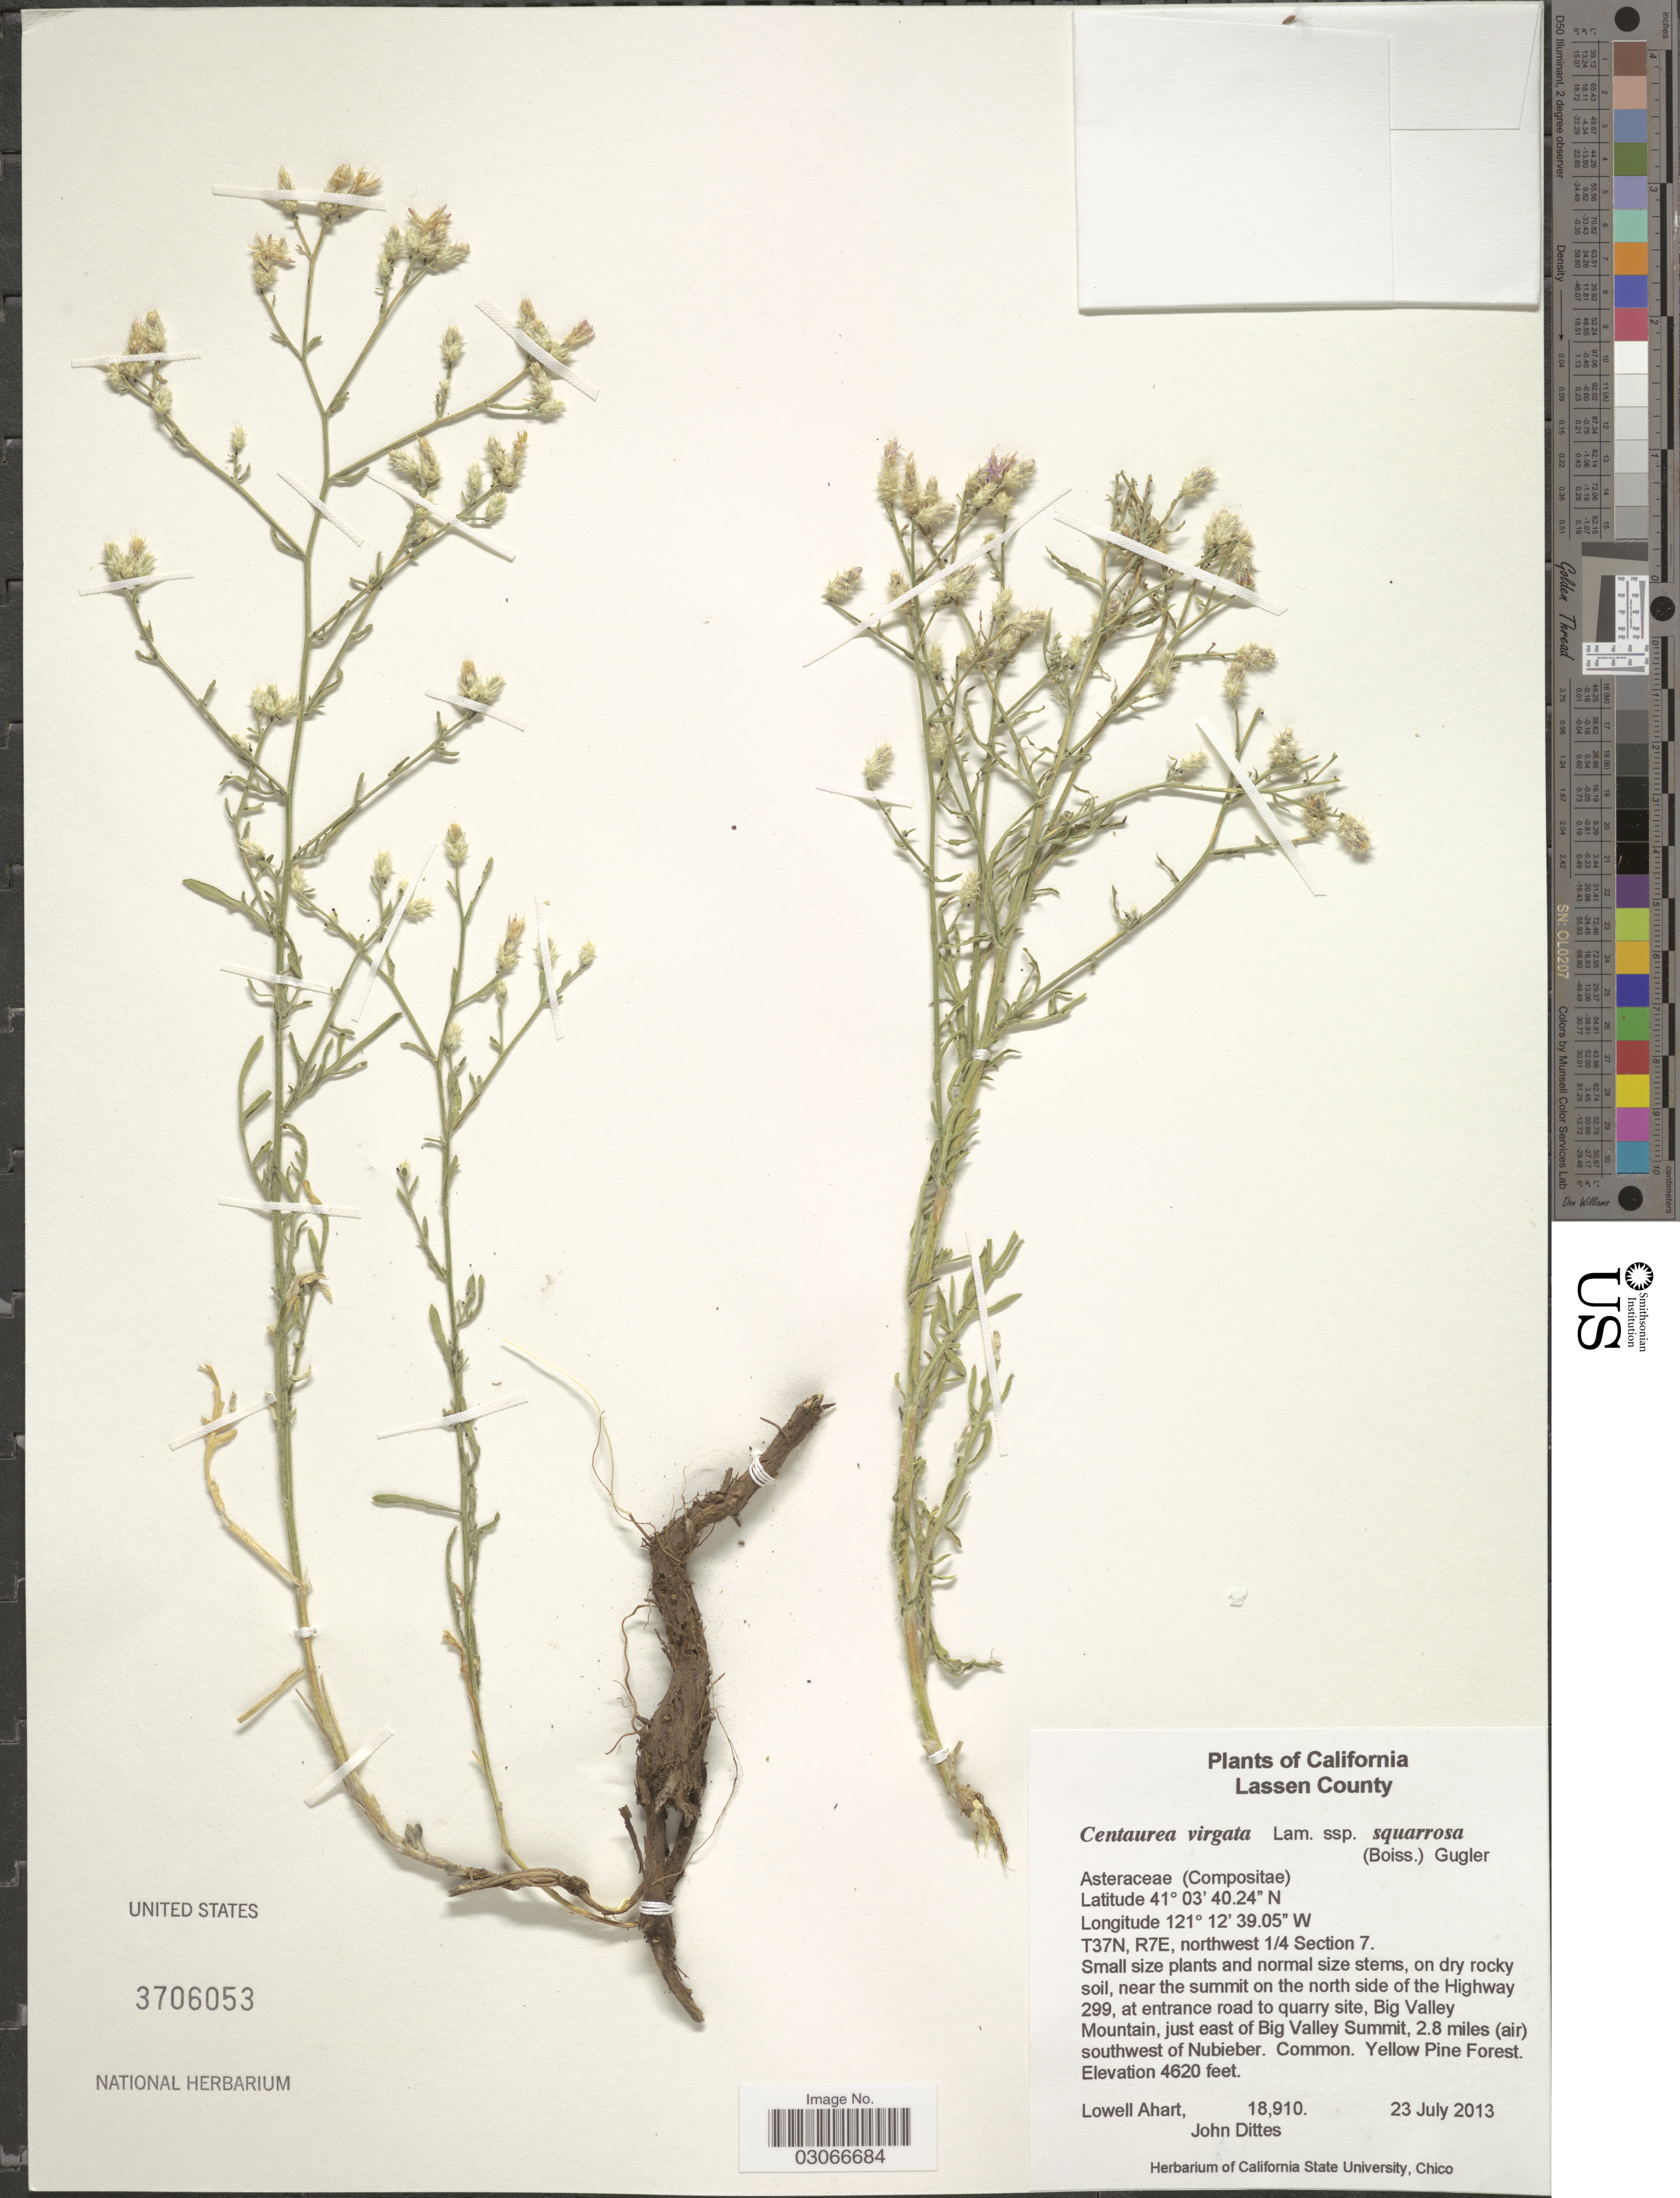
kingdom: Plantae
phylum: Tracheophyta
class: Magnoliopsida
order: Asterales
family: Asteraceae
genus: Centaurea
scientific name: Centaurea virgata subsp. squarrosa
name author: (Boiss.) Gugler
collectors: L. Ahart & J. Dittes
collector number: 18910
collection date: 2013-07-23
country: United States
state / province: California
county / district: Lassen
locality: Lassen County. T37N, R7E, northwest 1/4 Section 7. Near the summit on the north side of the Highway 299, at entrance road to quarry site, Big Valley Mountain, just east of Big Valley Summit, 2.8 miles (air) southwest of Nubieber.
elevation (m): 1408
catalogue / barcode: US 3706053